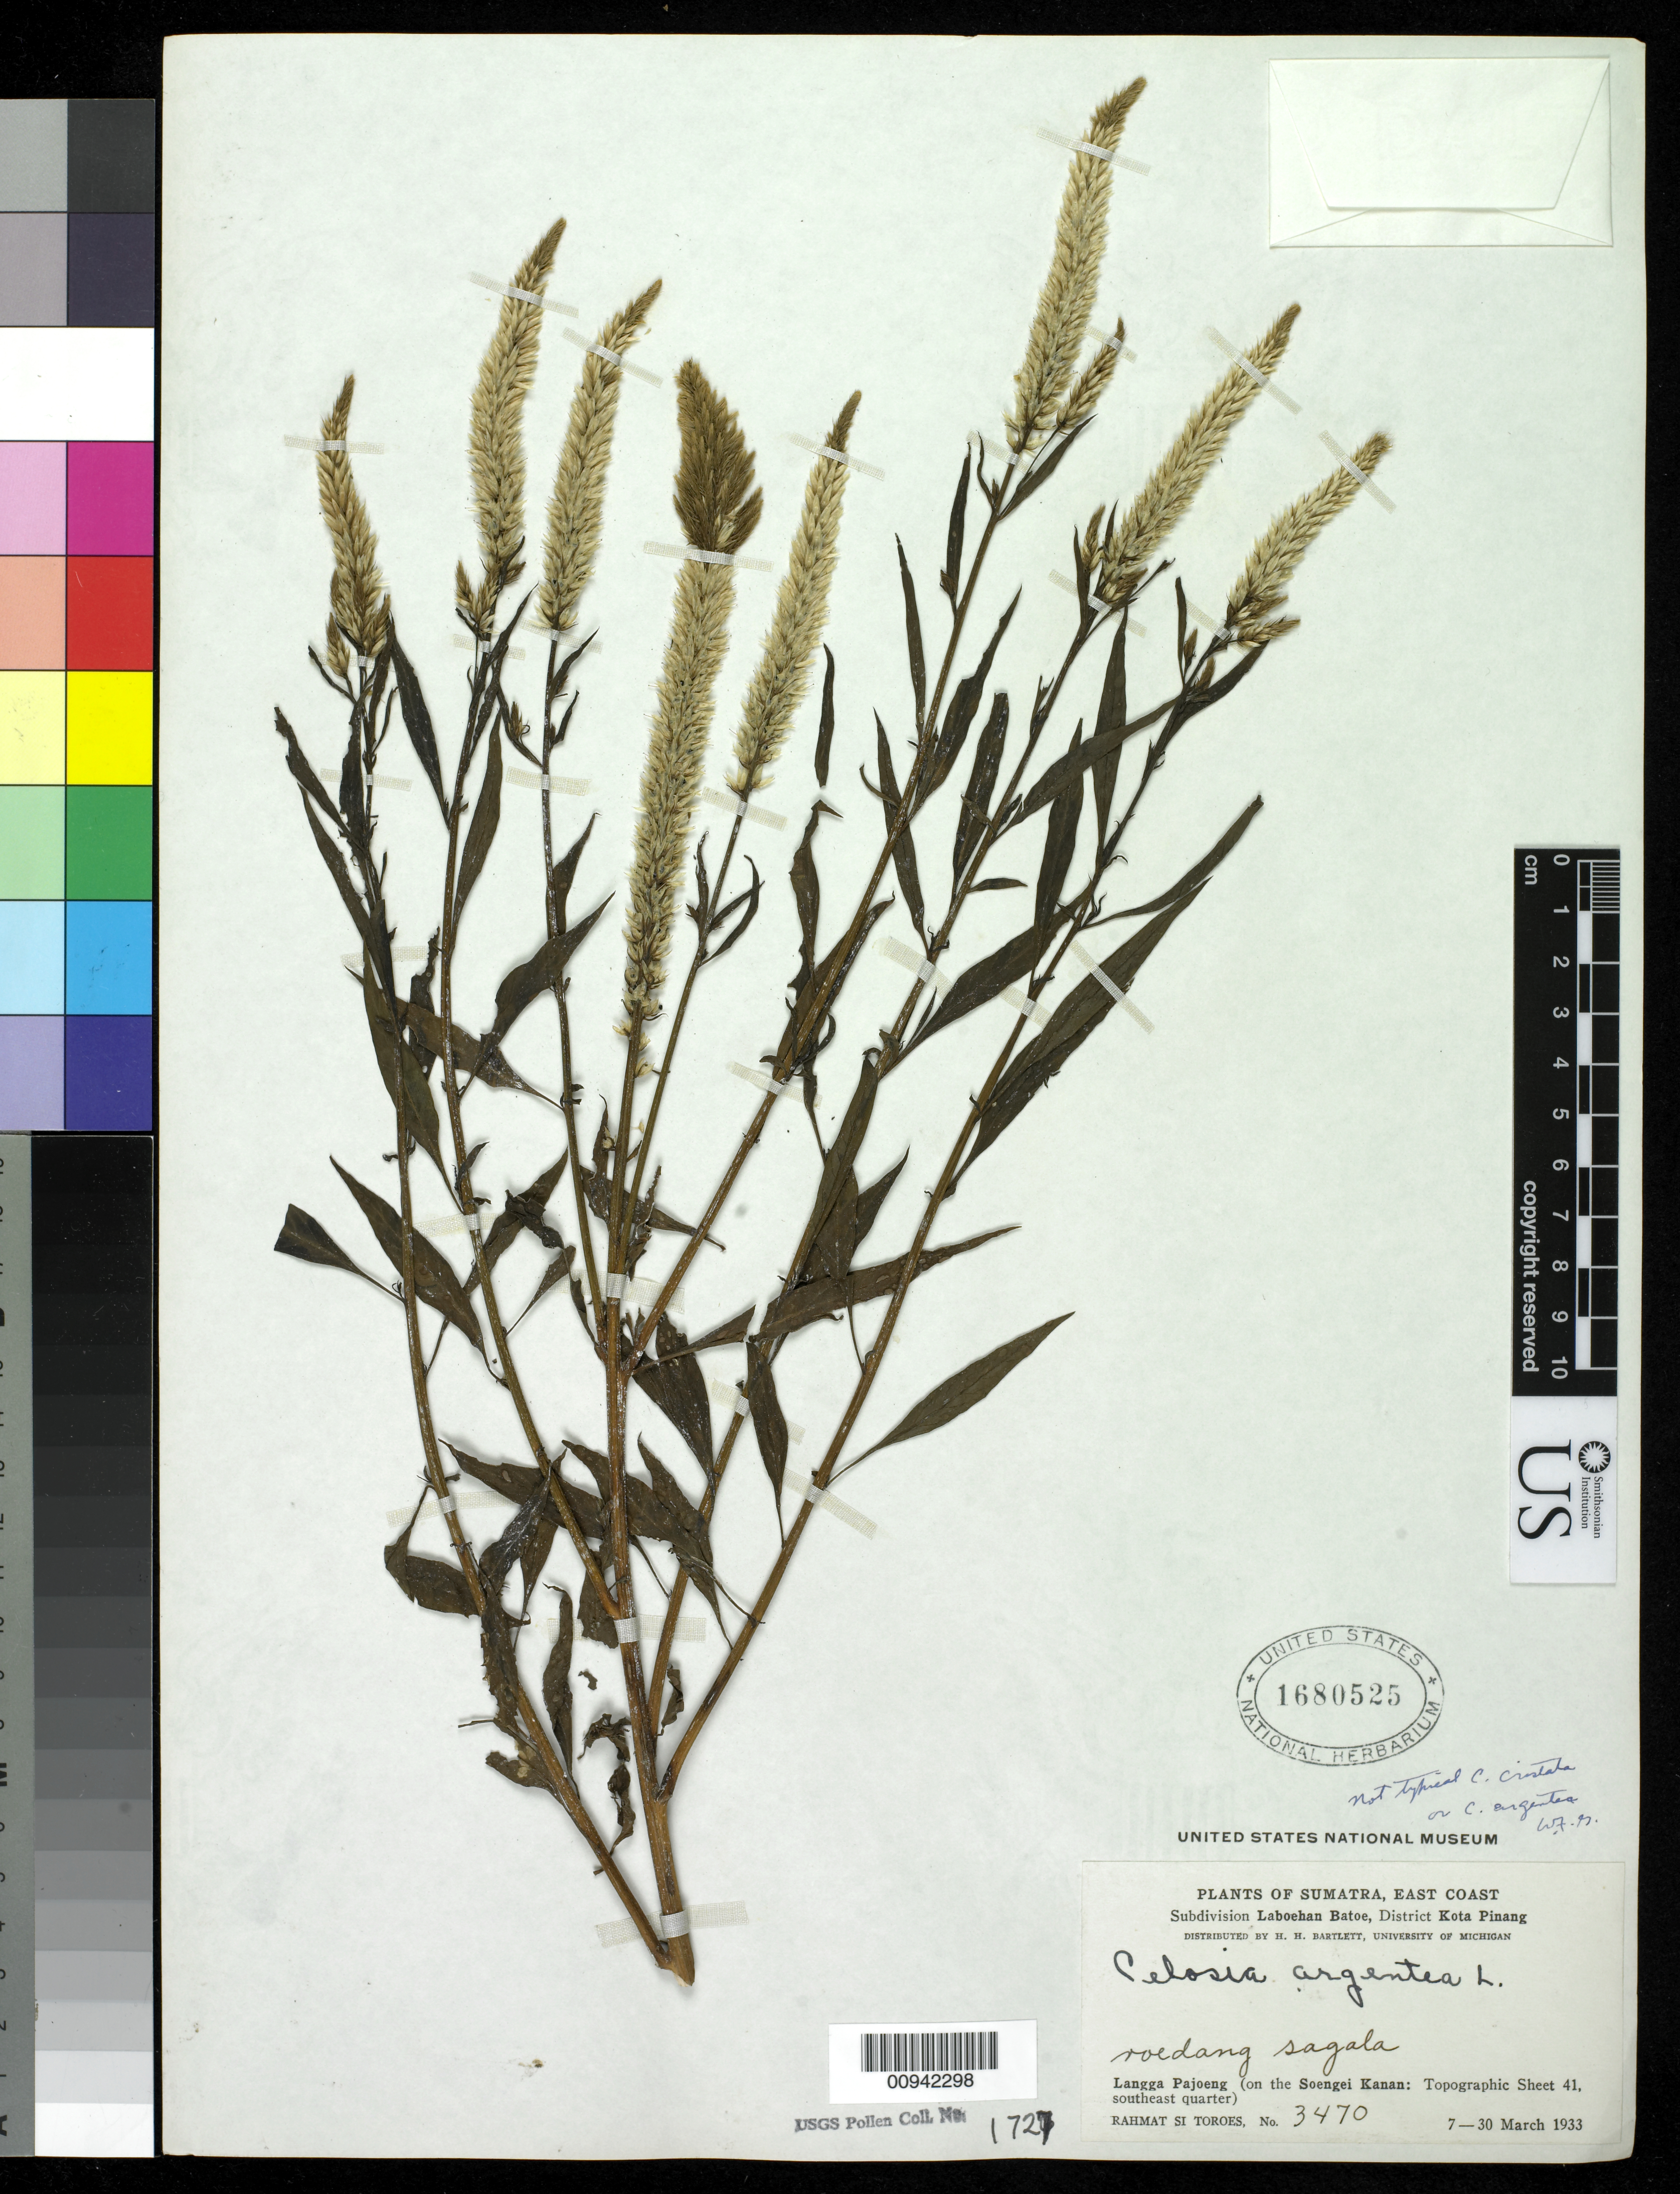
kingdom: Plantae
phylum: Tracheophyta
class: Magnoliopsida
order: Caryophyllales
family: Amaranthaceae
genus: Celosia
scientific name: Celosia argentea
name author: L.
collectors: Rahmat Si Boeea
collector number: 3470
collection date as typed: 07 Mar 1933 to 30 Mar 1933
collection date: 1933-03-07/1933-03-30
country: Indonesia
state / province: Sumatra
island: Sumatra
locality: Langga Pajoeng on the Soengei Kanan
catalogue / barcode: US 1680525